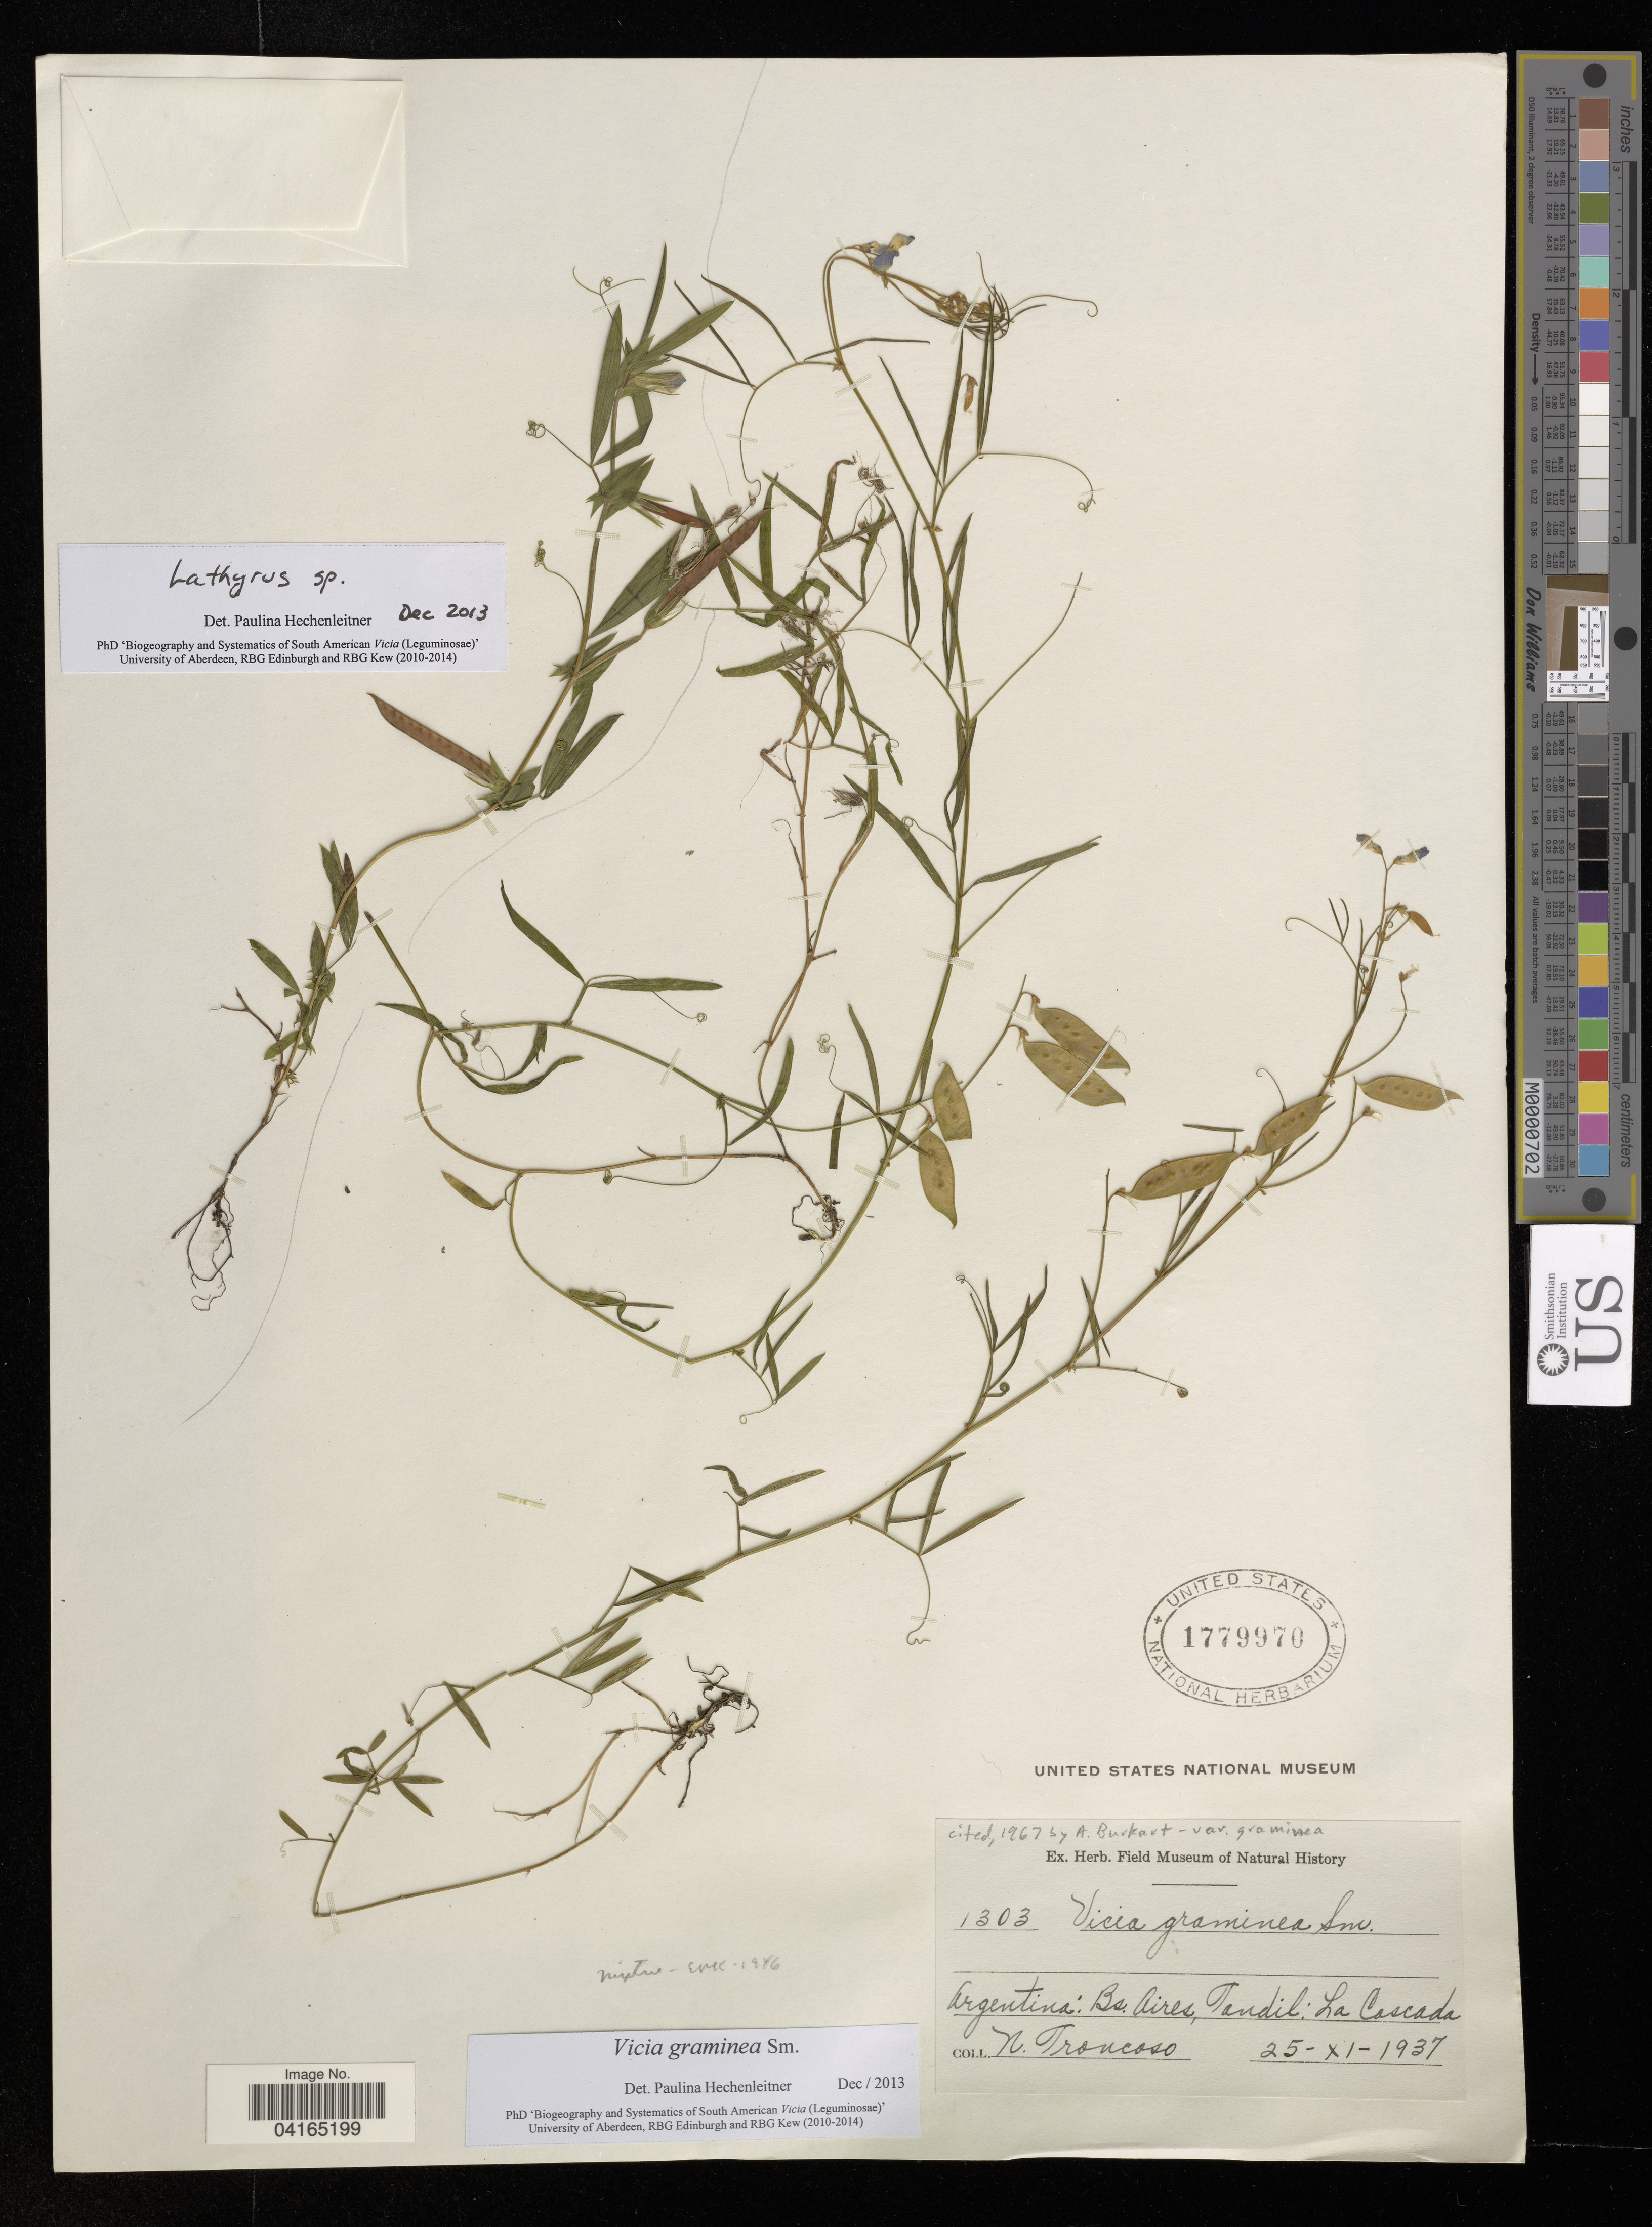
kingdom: Plantae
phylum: Tracheophyta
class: Magnoliopsida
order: Fabales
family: Fabaceae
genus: Vicia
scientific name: Vicia graminea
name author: Sm.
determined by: Hechenleitner, Paulina, RBG Edinburgh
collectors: N. Troncoso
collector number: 1303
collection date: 1937-11-25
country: Argentina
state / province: Buenos Aires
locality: Tandil: La Cascada.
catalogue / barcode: US 1779970